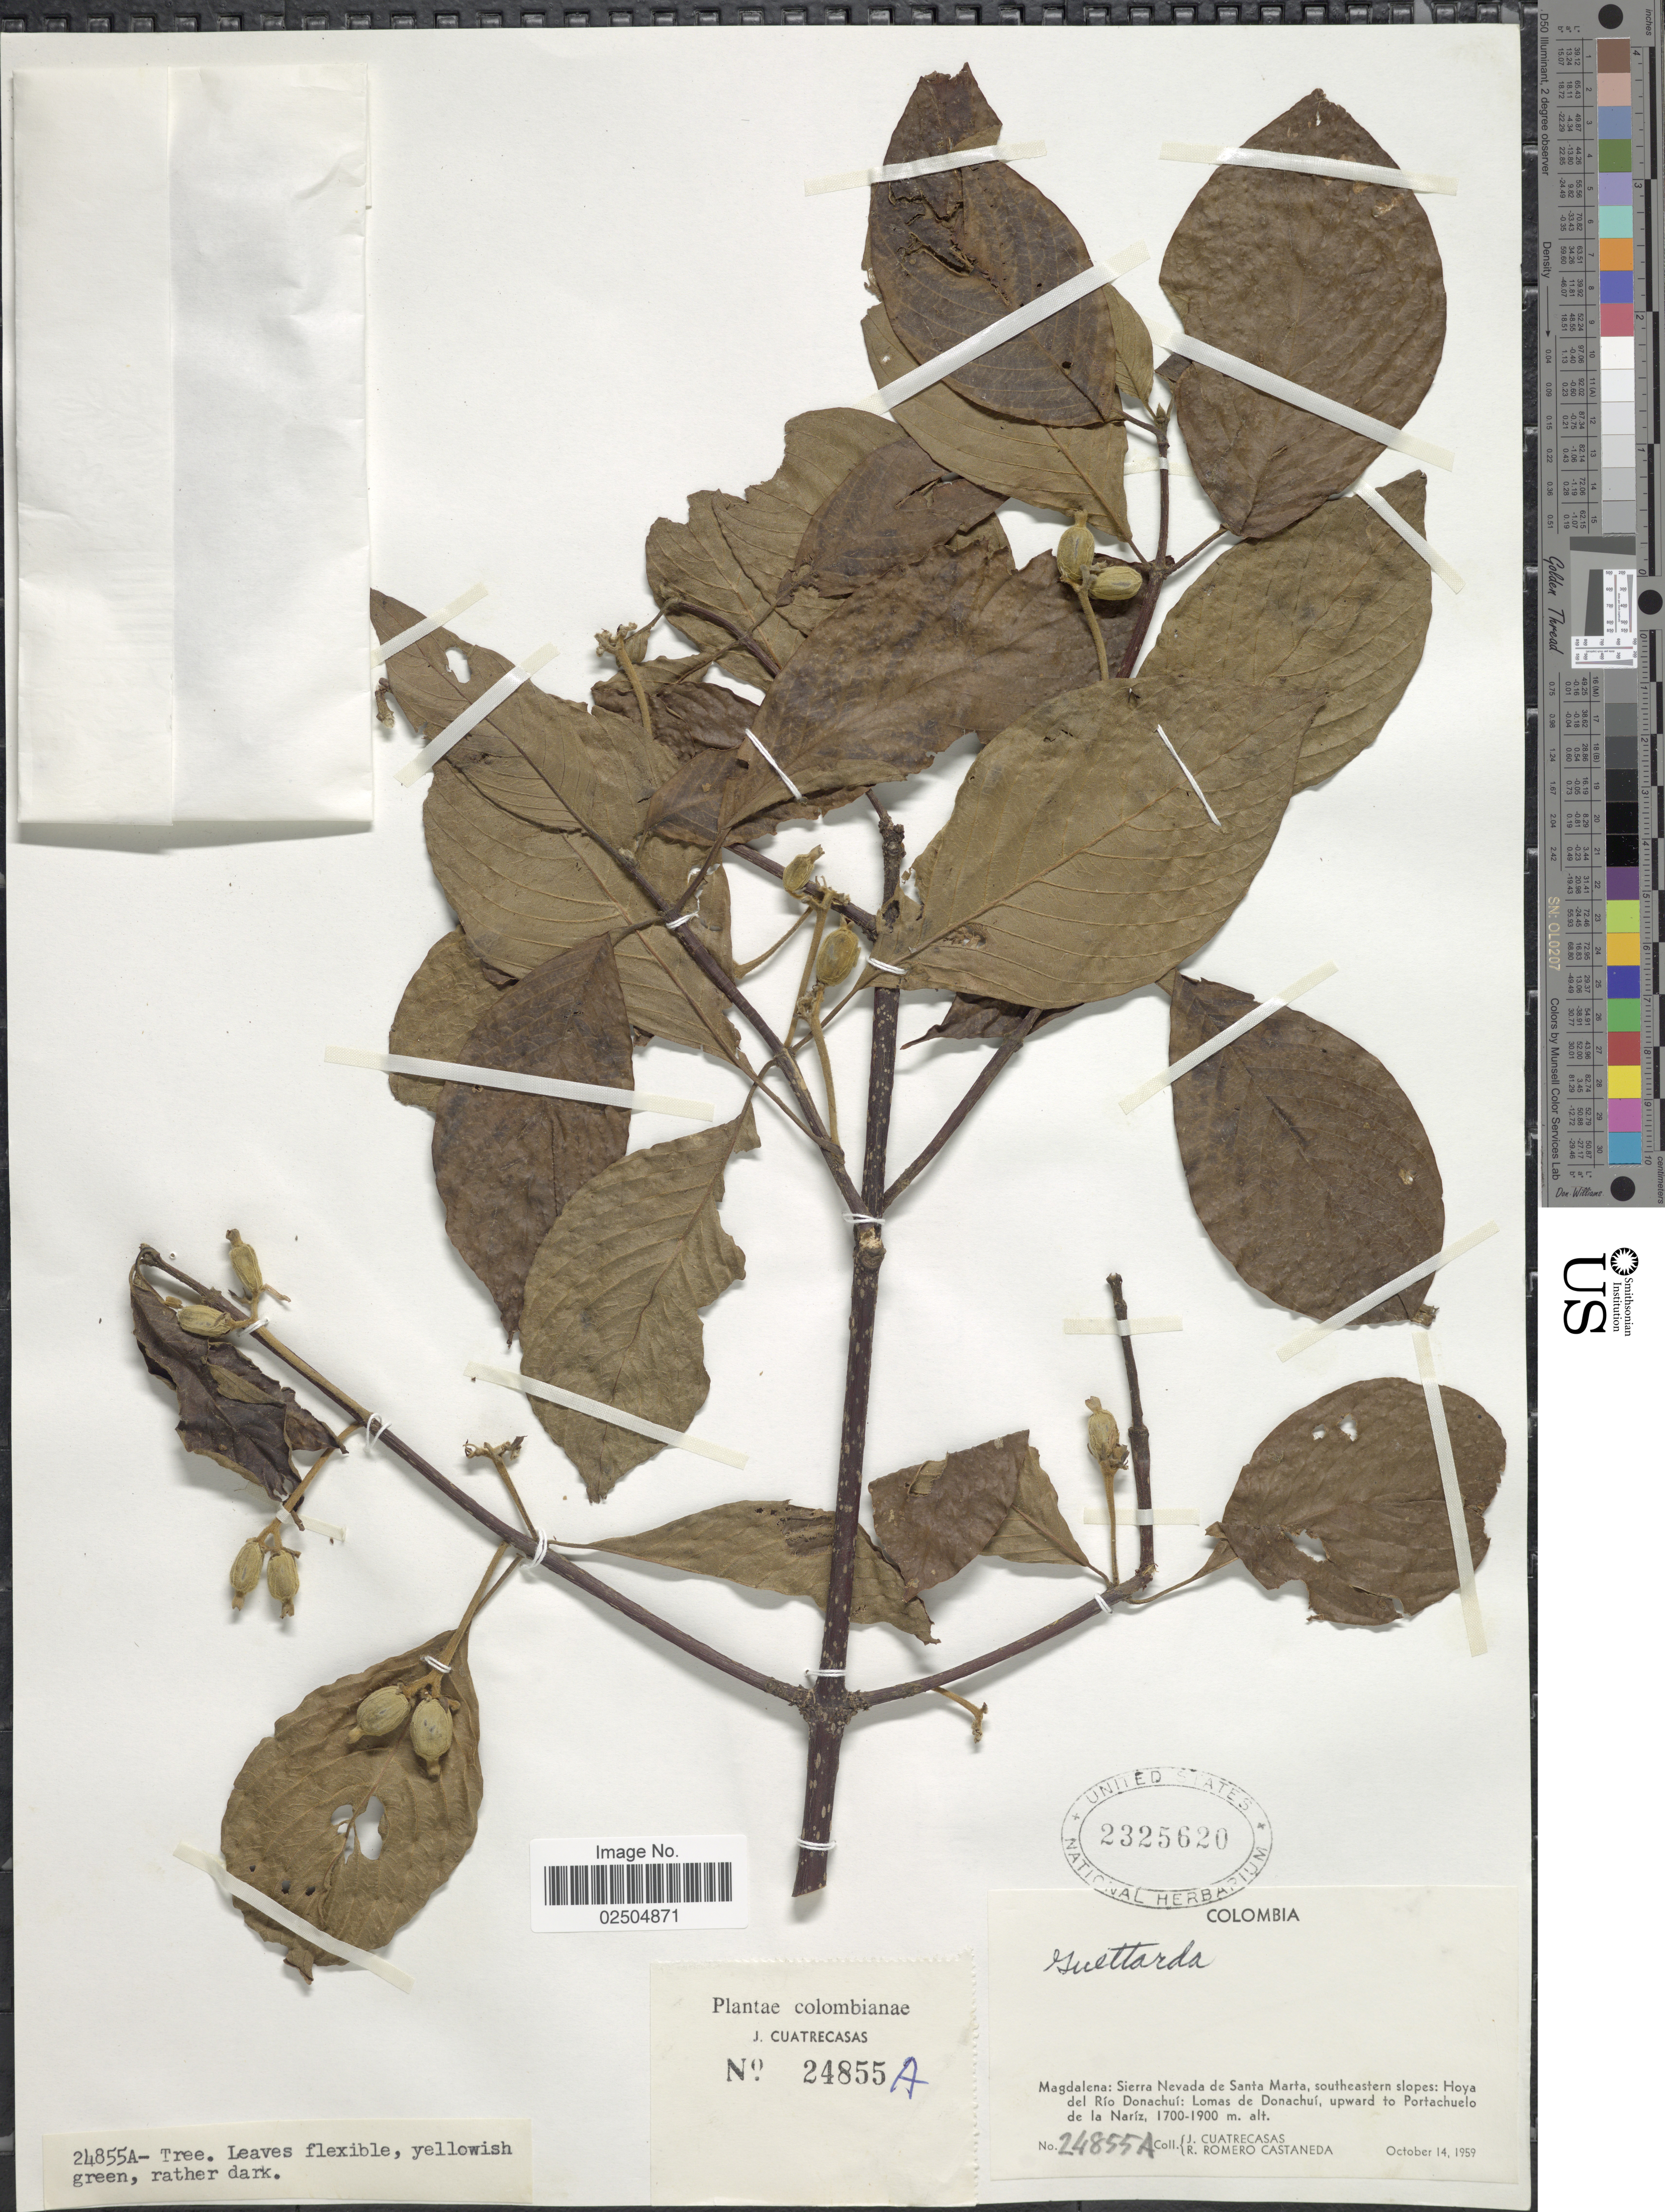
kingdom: Plantae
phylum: Tracheophyta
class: Magnoliopsida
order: Gentianales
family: Rubiaceae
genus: Guettarda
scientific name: Guettarda sp.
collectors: J. Cuatrecasas & R. Romero Castañeda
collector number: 24855A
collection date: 1959-10-14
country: Colombia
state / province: Magdalena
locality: Magdalena: Sierra Nevada de Santa Marta, southeastern slopes, Hoya del Rio Donachui: Lomas de Donachui, upward to Portachuelo de la Nariz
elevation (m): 1700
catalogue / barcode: US 2325620